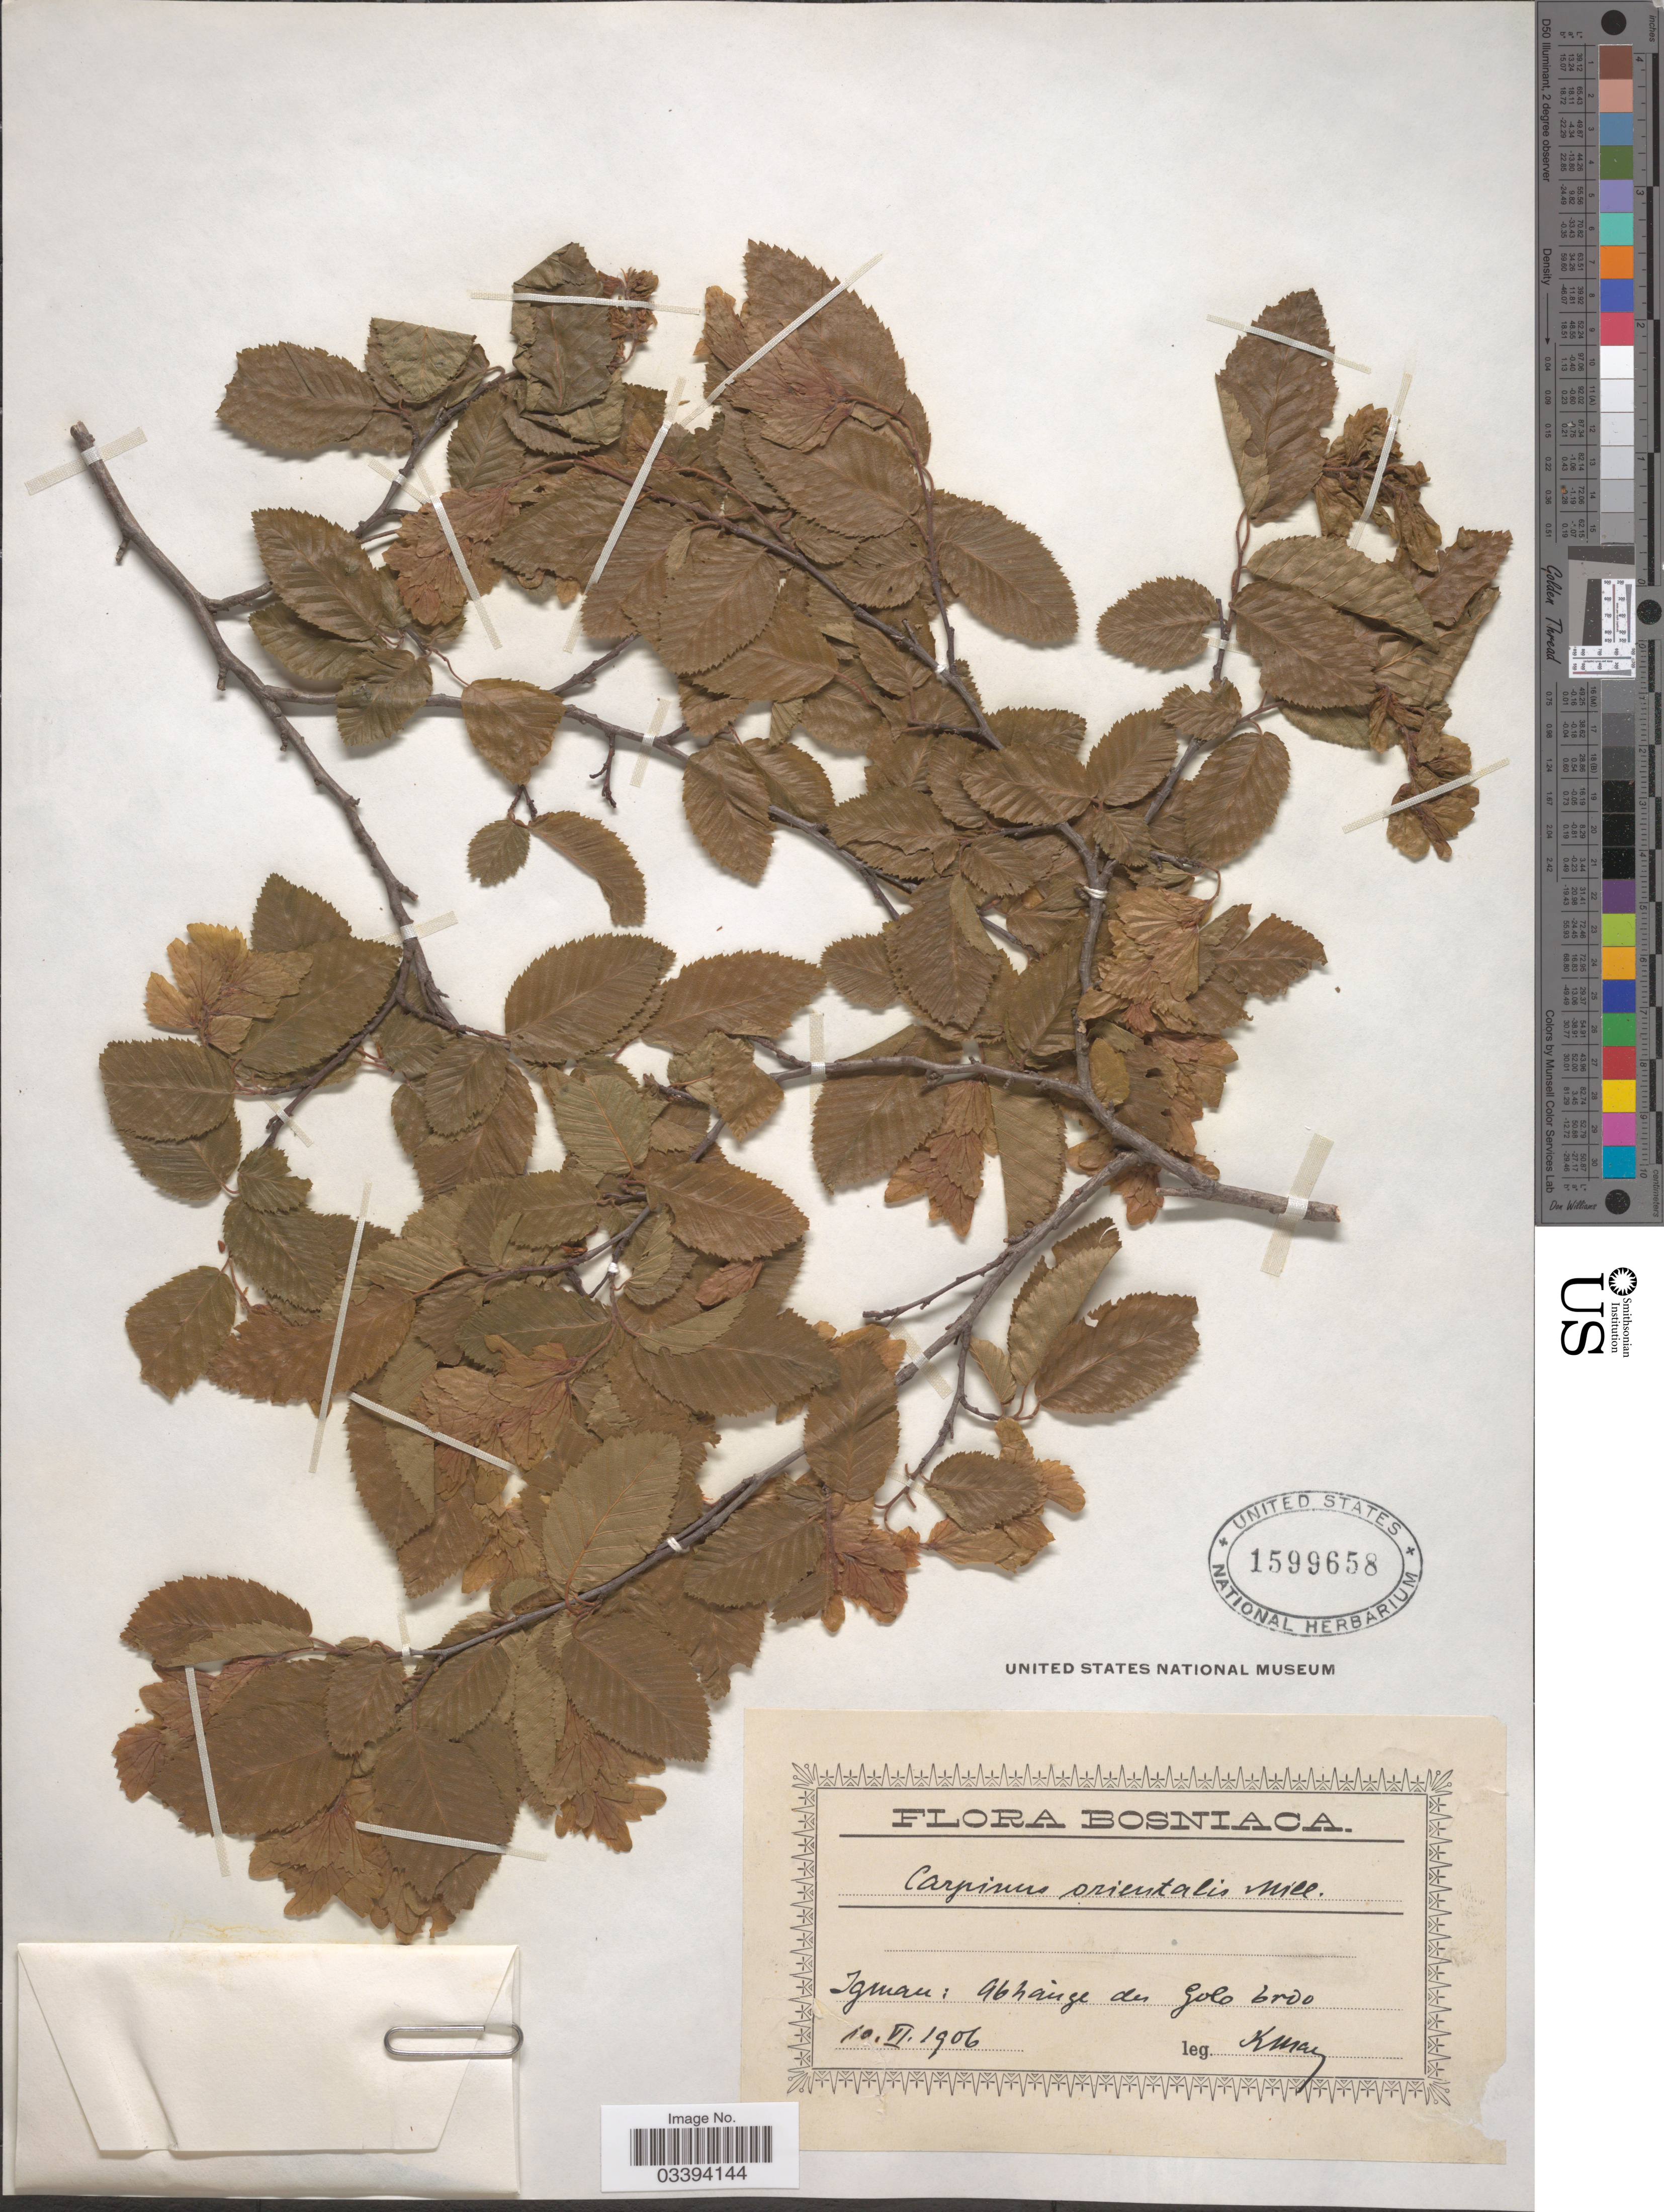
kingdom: Plantae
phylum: Tracheophyta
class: Magnoliopsida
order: Fagales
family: Betulaceae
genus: Carpinus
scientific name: Carpinus orientalis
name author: Mill.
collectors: K. May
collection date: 1906-06-10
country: Bosnia and Herzegovina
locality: Bosniaca. Igman: Abhánge des Golo broo.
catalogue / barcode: US 1599658